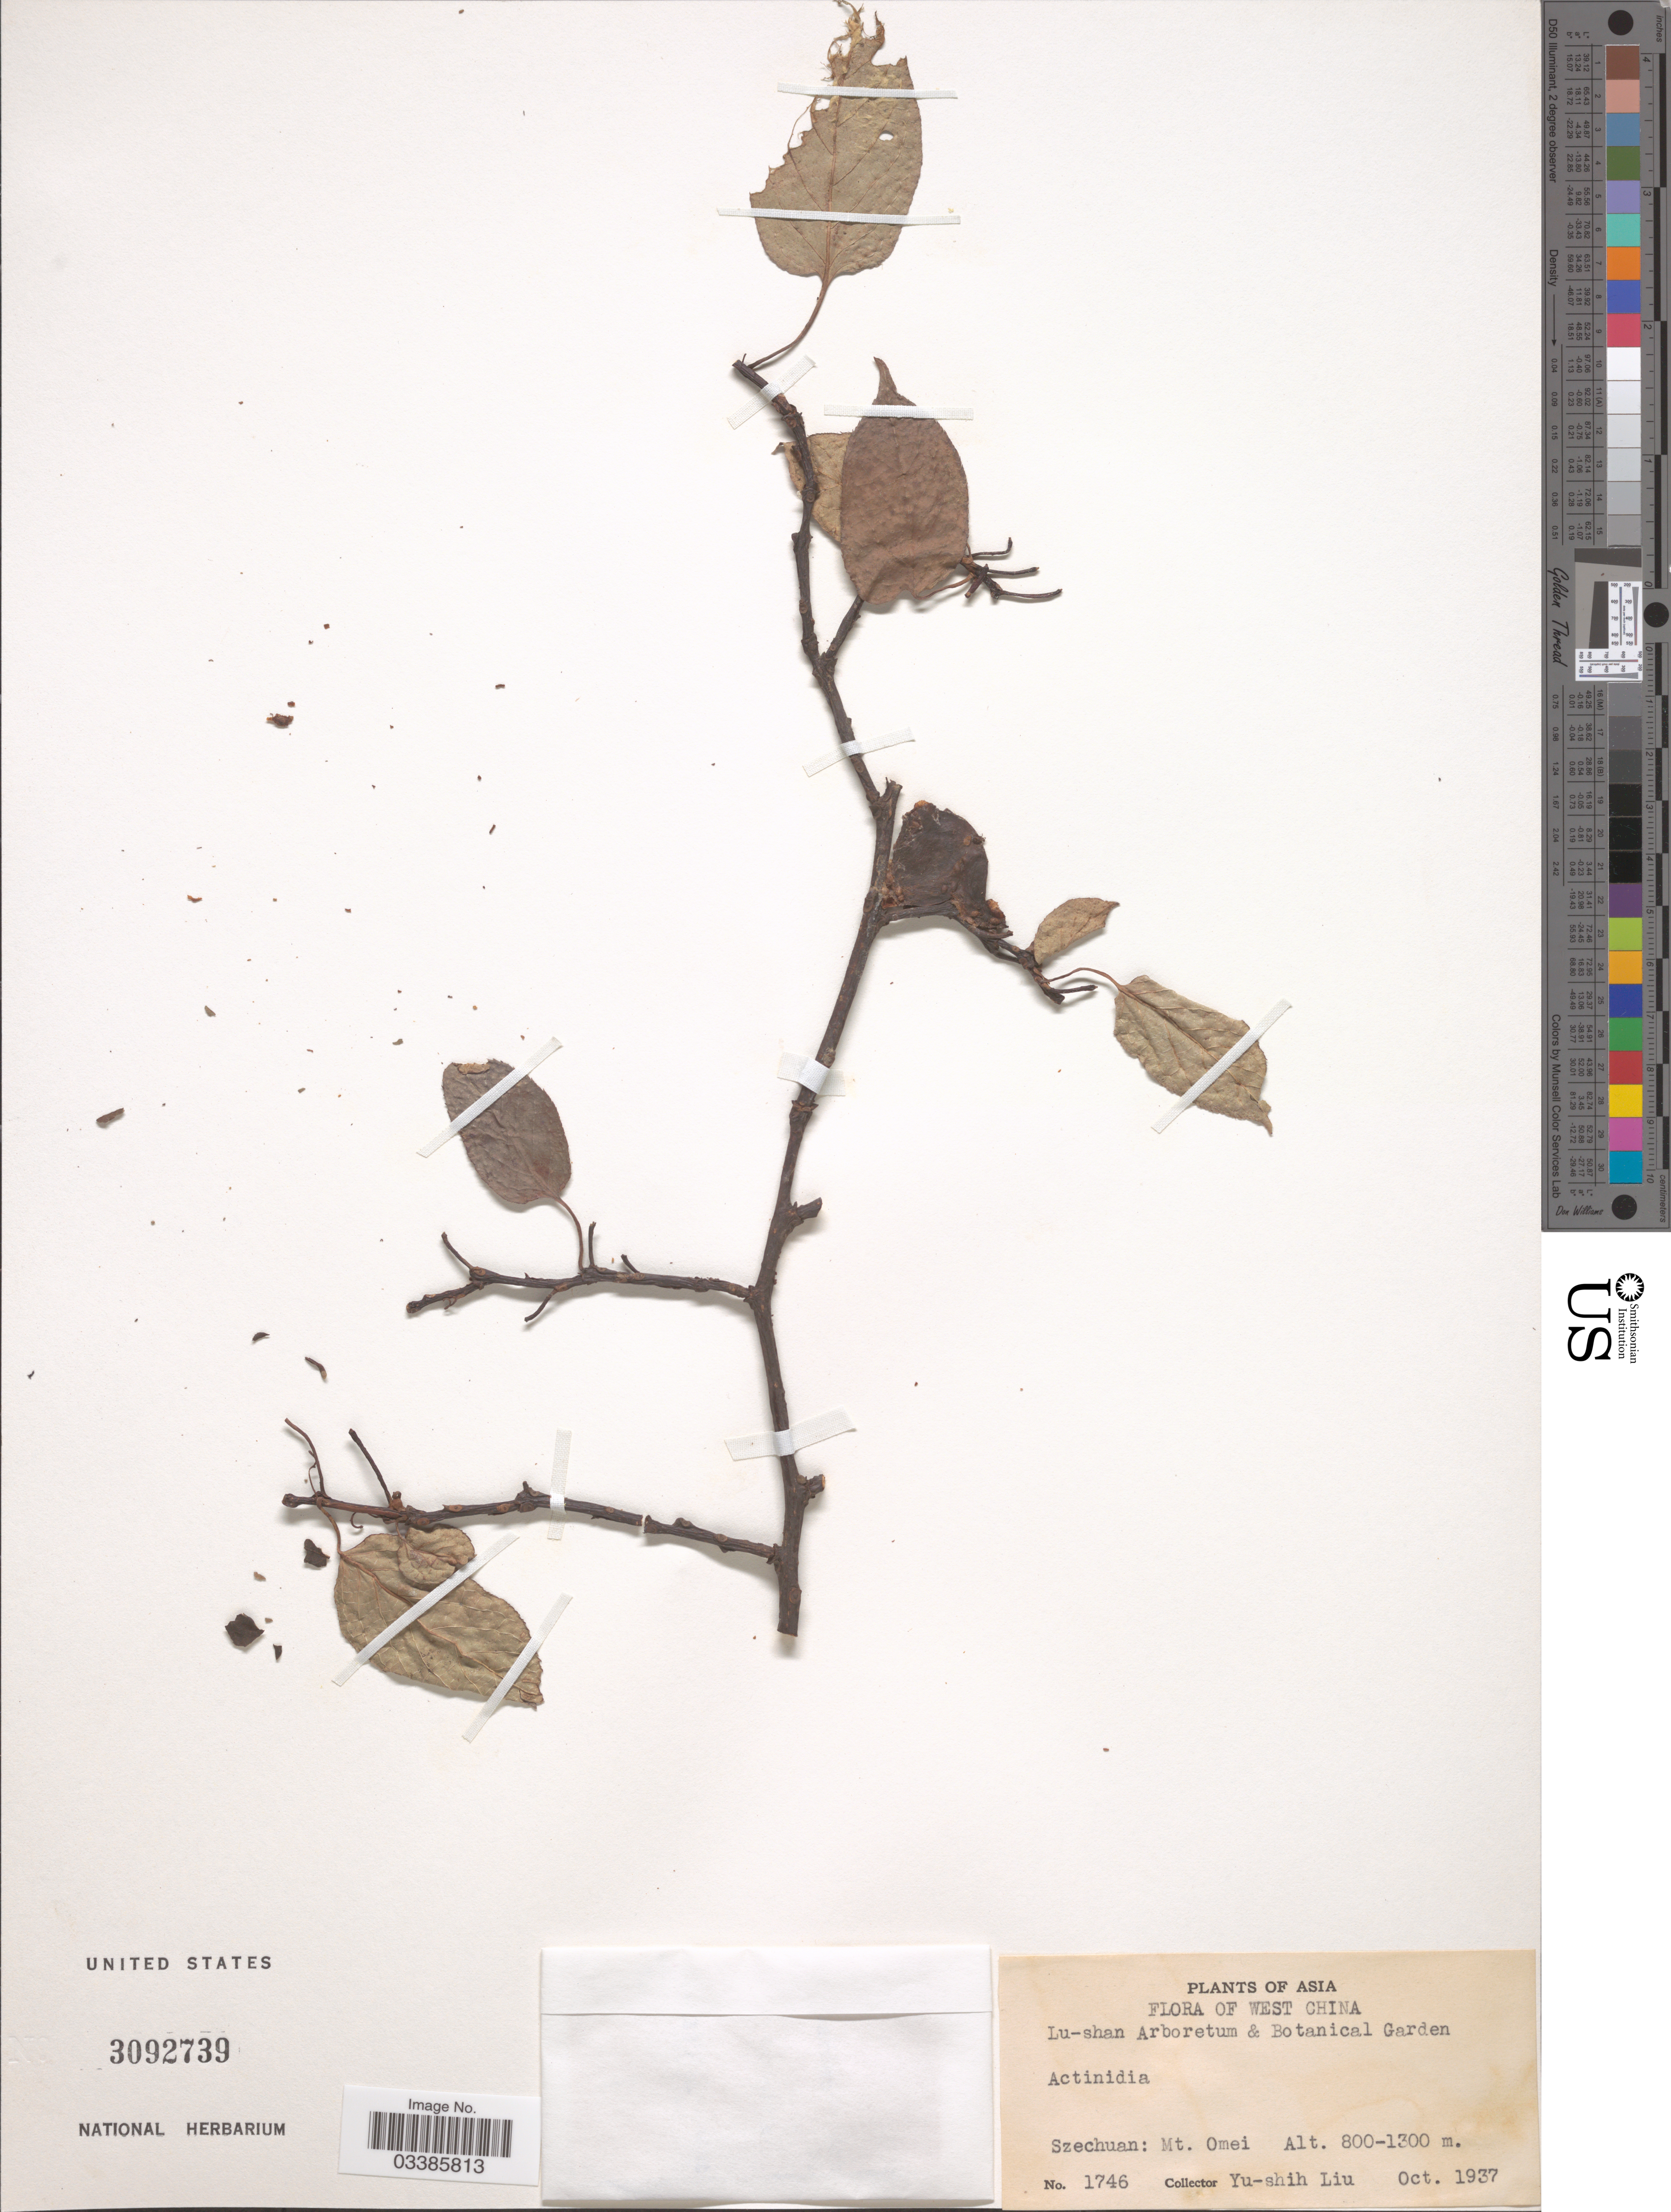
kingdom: Plantae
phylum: Tracheophyta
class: Magnoliopsida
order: Ericales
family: Actinidiaceae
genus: Actinidia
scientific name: Actinidia lanceolata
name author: Dunn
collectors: Y.-S. Liu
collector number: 1746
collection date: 1937-10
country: China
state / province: Sichuan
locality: West China. Szechuan: Mt. Omei.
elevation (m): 800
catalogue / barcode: US 3092739